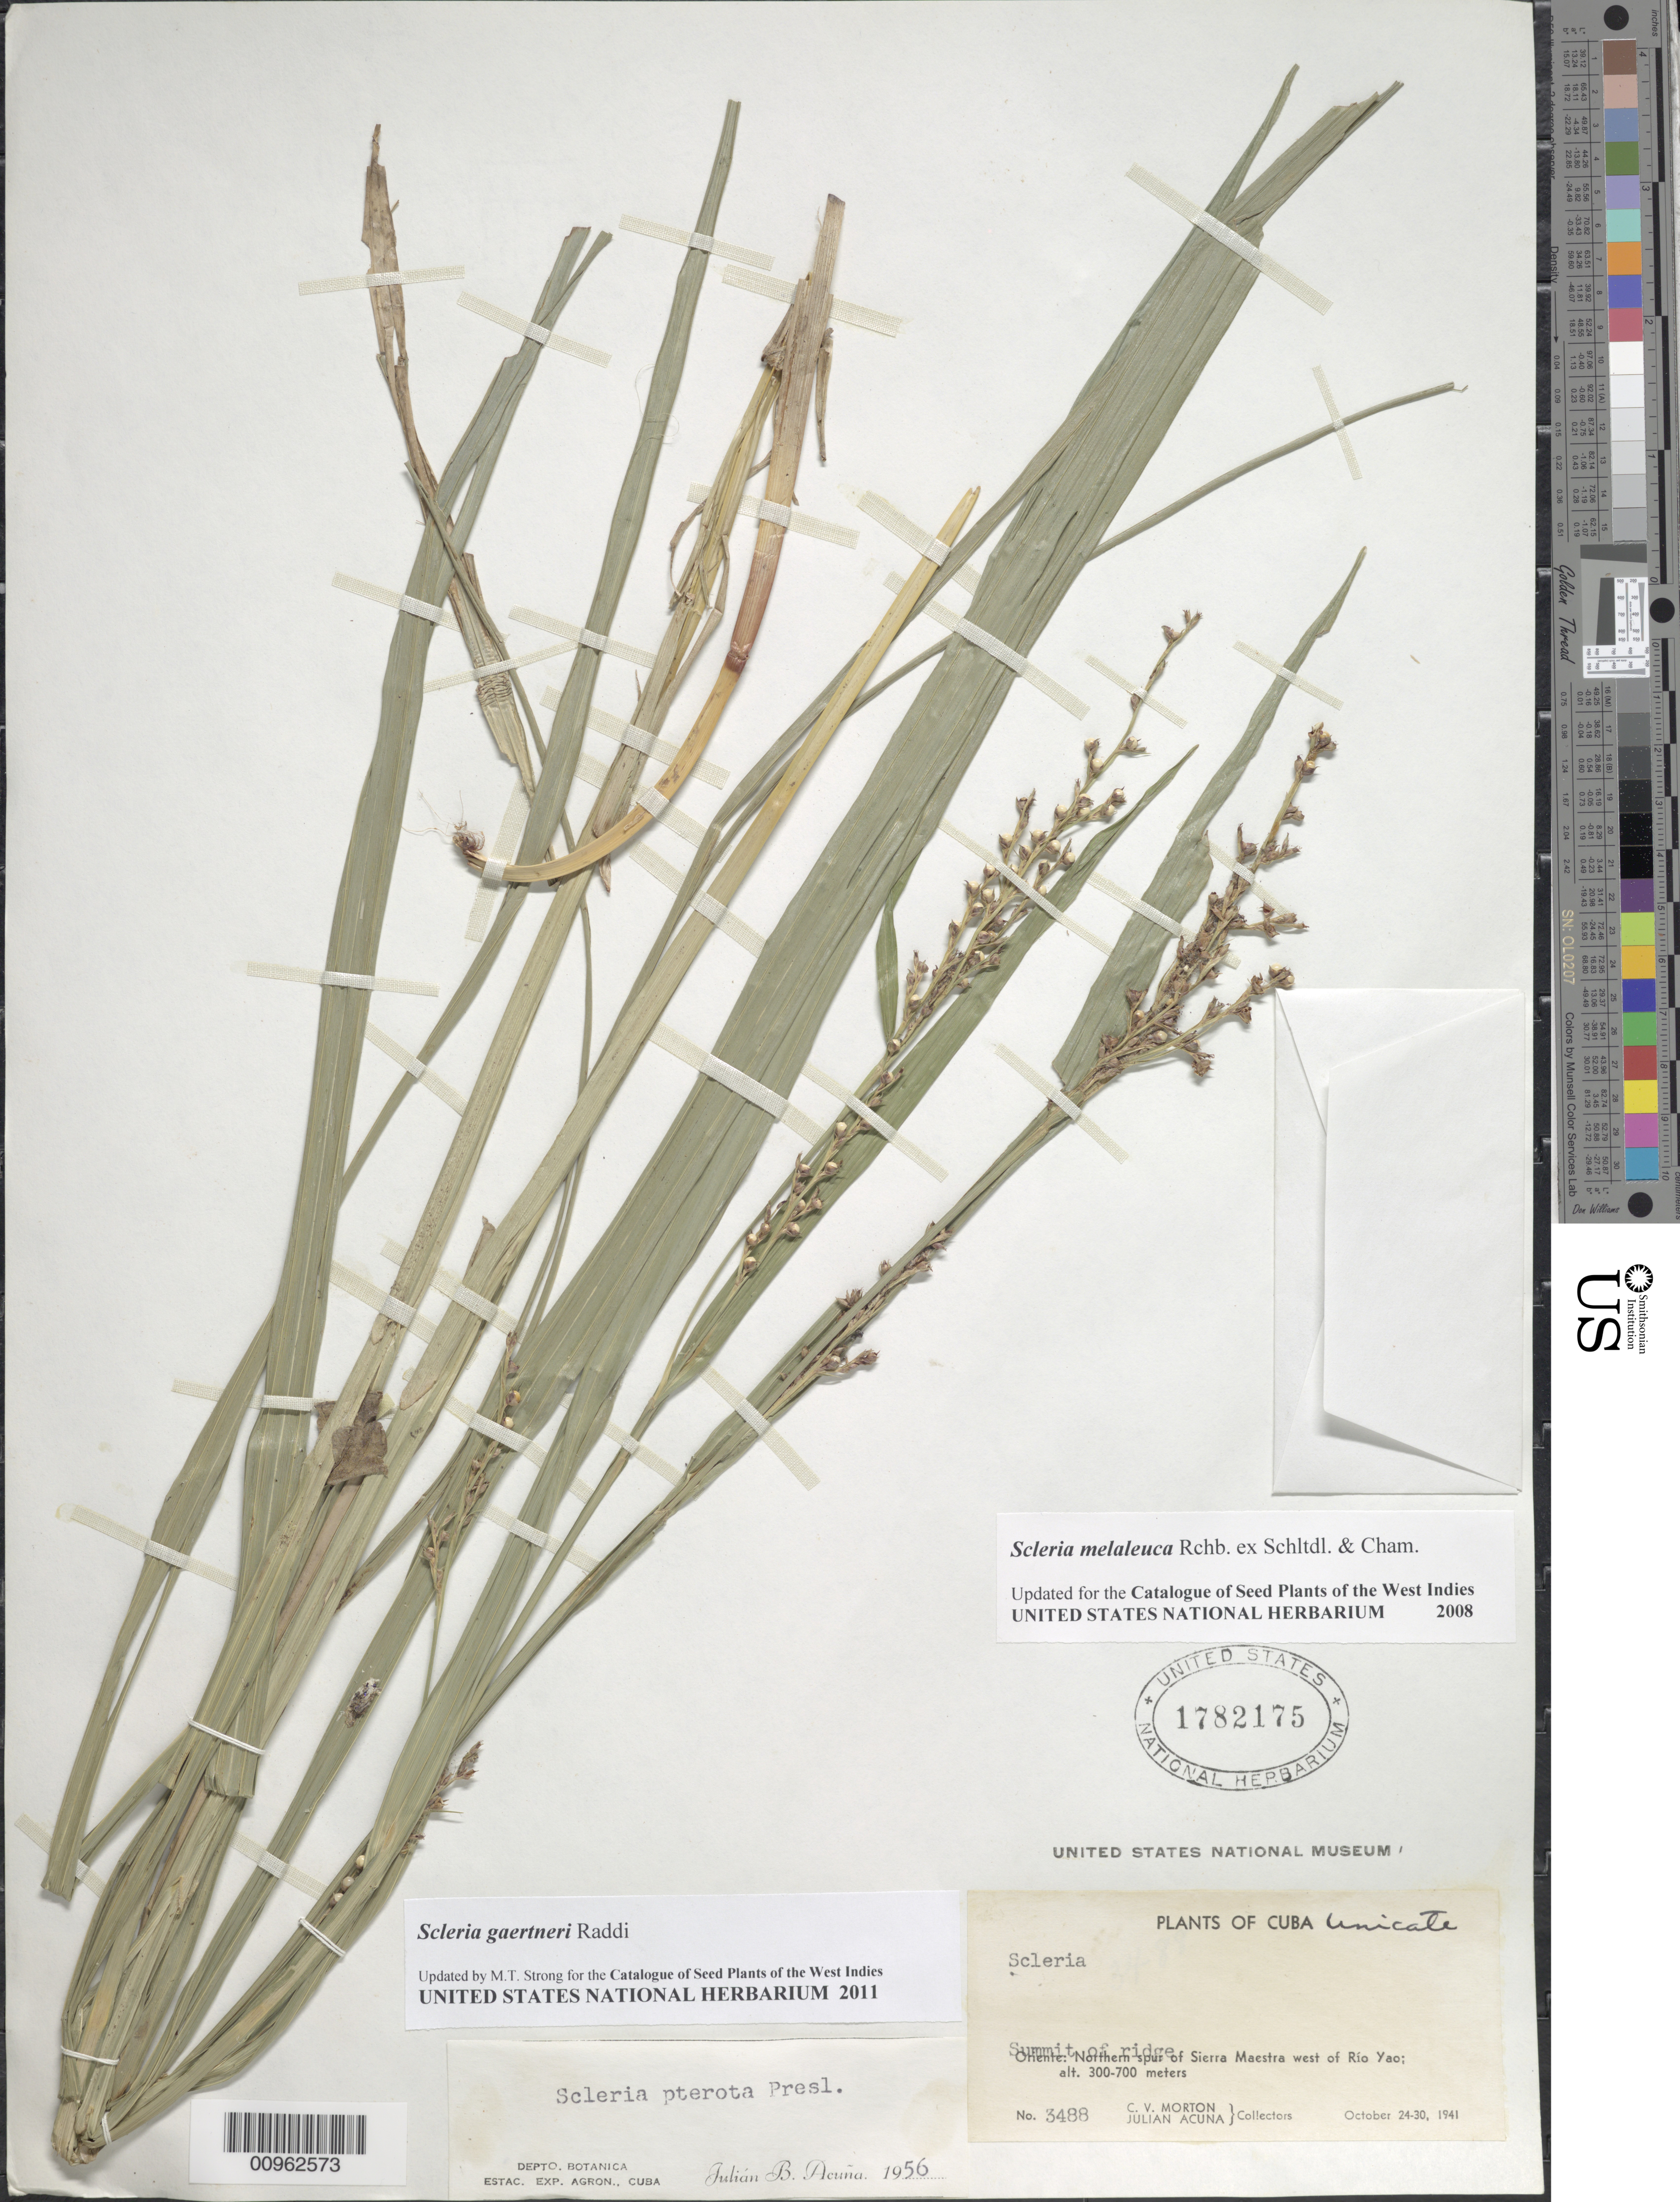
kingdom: Plantae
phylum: Tracheophyta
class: Liliopsida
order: Poales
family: Cyperaceae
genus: Scleria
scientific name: Scleria gaertneri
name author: Raddi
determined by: Strong, M. T., (US), Smithsonian Institution - National Museum of Natural History (UNITED STATES)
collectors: C. V. Morton & J. Acuña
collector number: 3488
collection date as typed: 24 Oct 1941 to 30 Oct 1941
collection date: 1941-10-24/1941-10-30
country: Cuba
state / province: Oriente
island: Cuba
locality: Northern spur of Sierra Maestra west of Río Yao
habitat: Summit of ridge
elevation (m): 300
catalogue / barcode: US 1782175